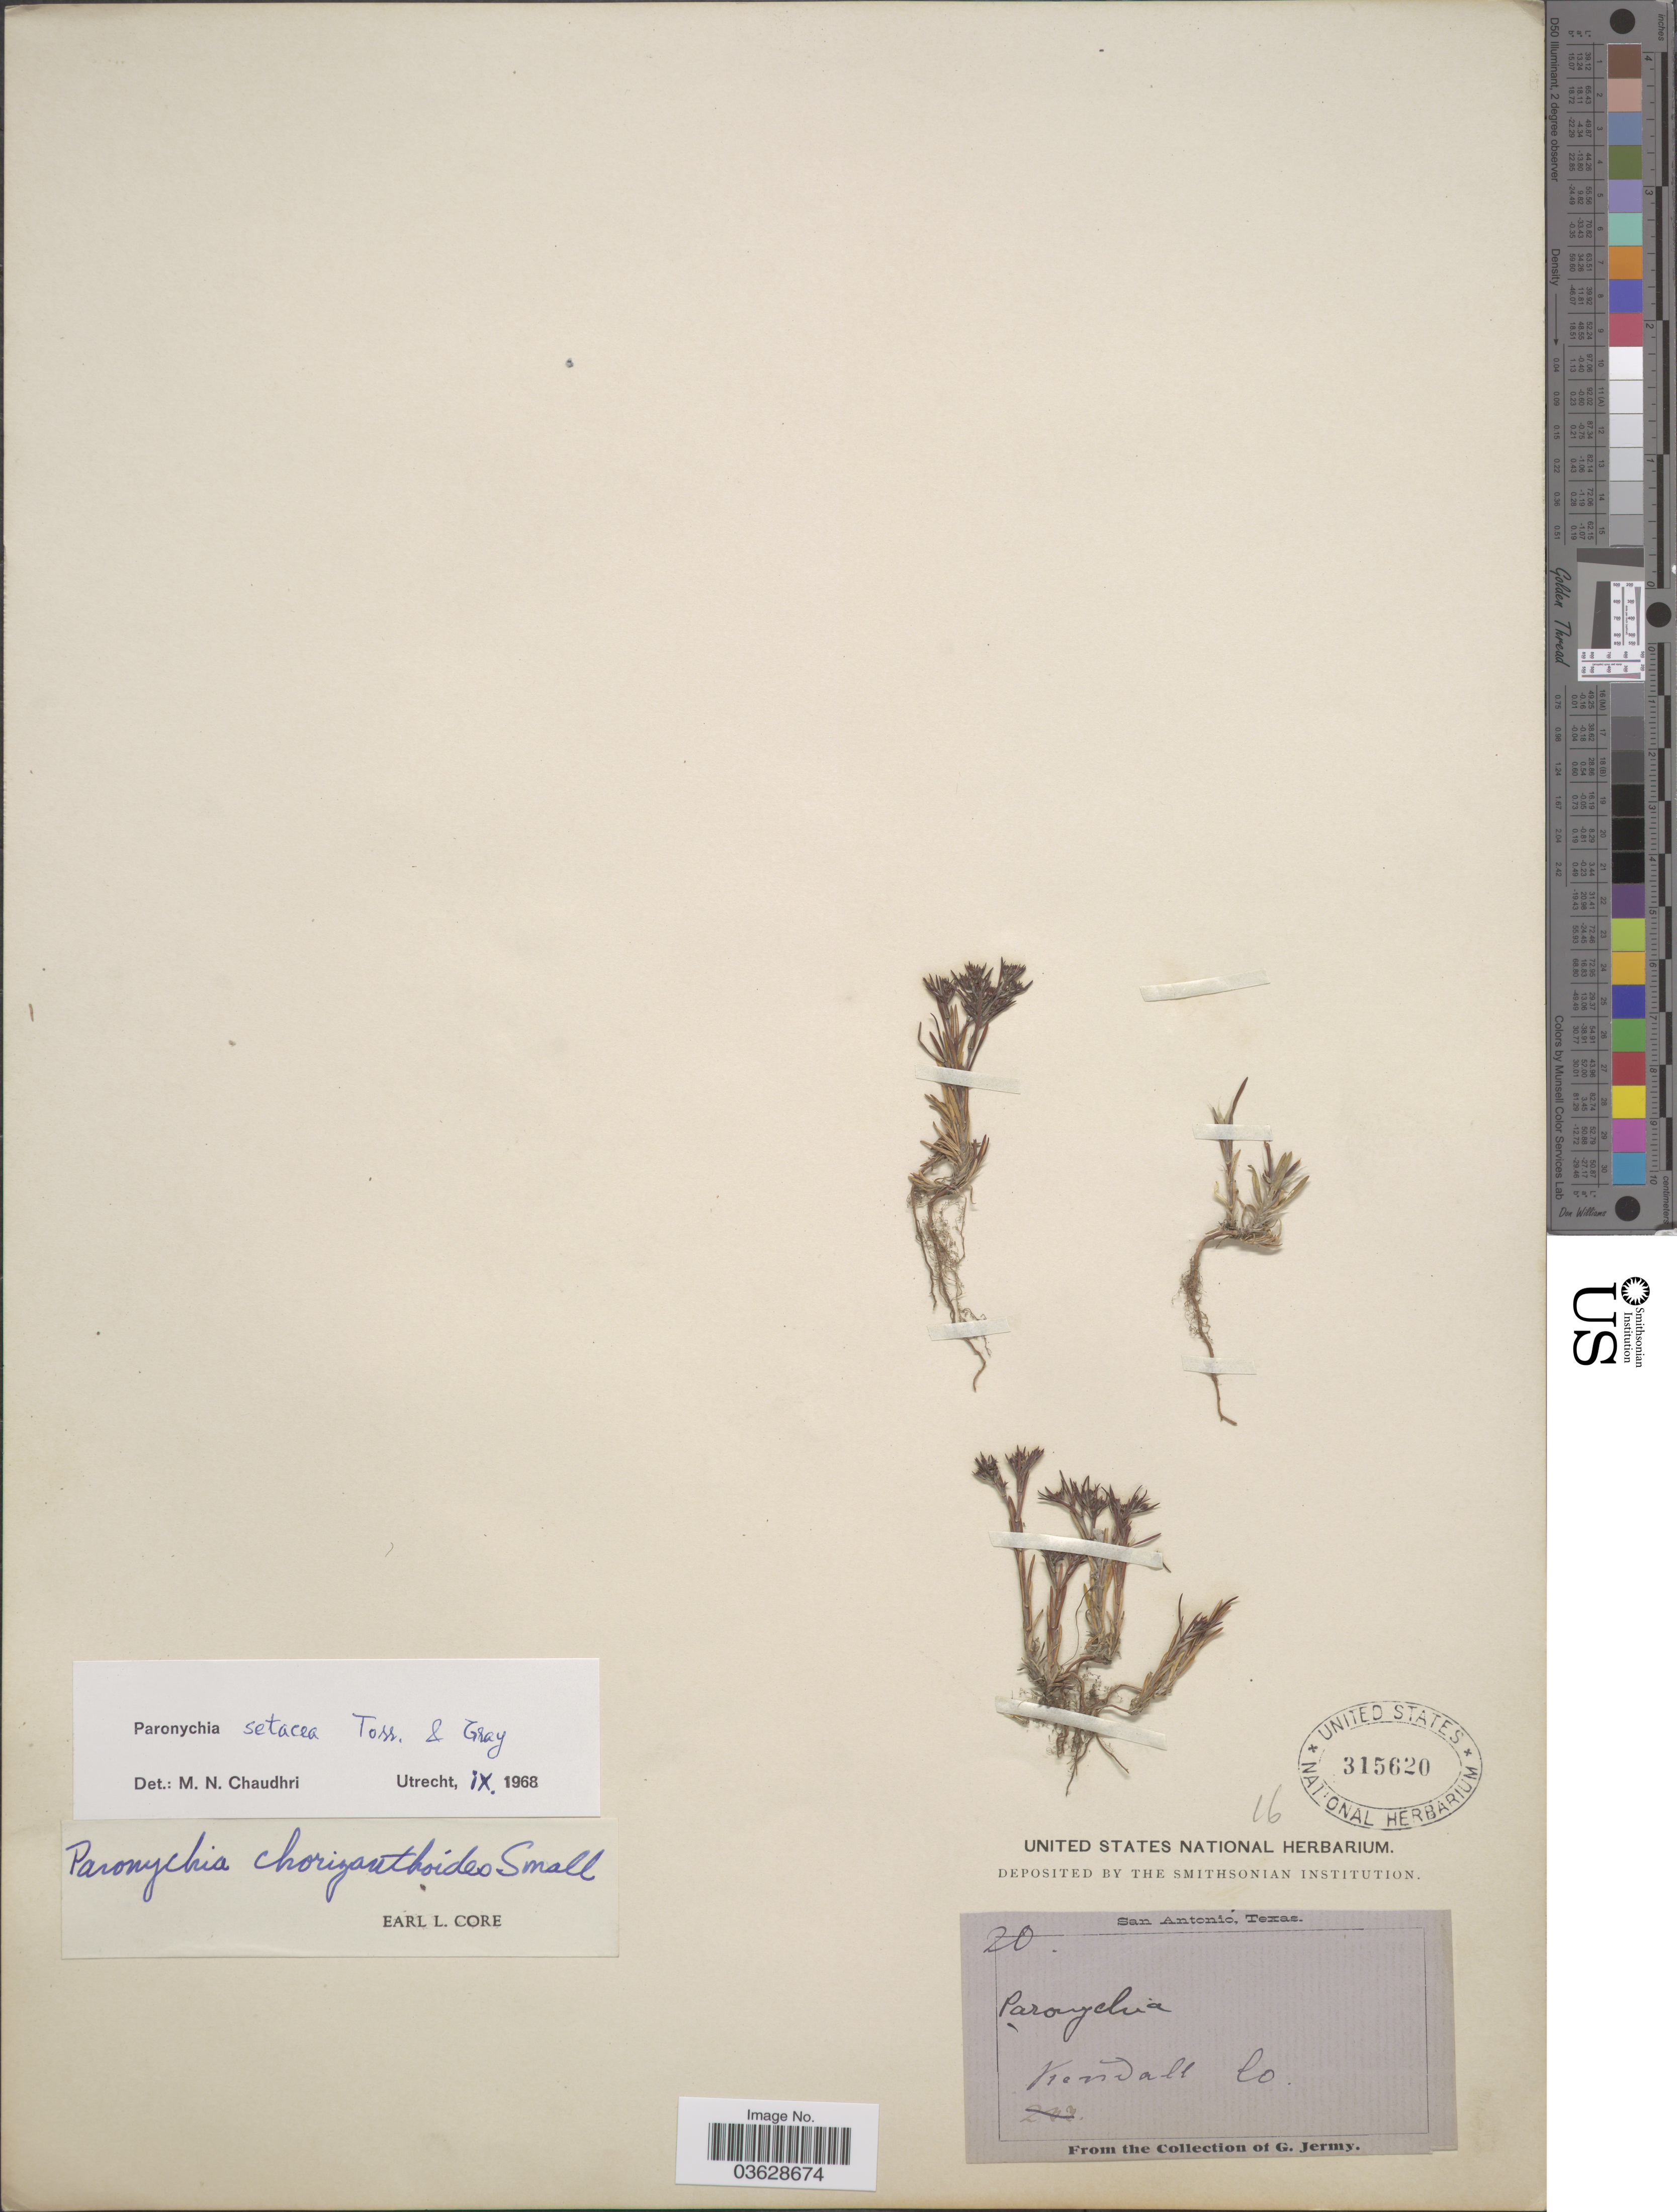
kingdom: Plantae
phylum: Tracheophyta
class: Magnoliopsida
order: Caryophyllales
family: Caryophyllaceae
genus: Paronychia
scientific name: Paronychia setacea var. setacea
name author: Torr. & A. Gray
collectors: G. Jermy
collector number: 20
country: United States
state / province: Texas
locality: San Antonio. Kendall Co.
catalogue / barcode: US 315620